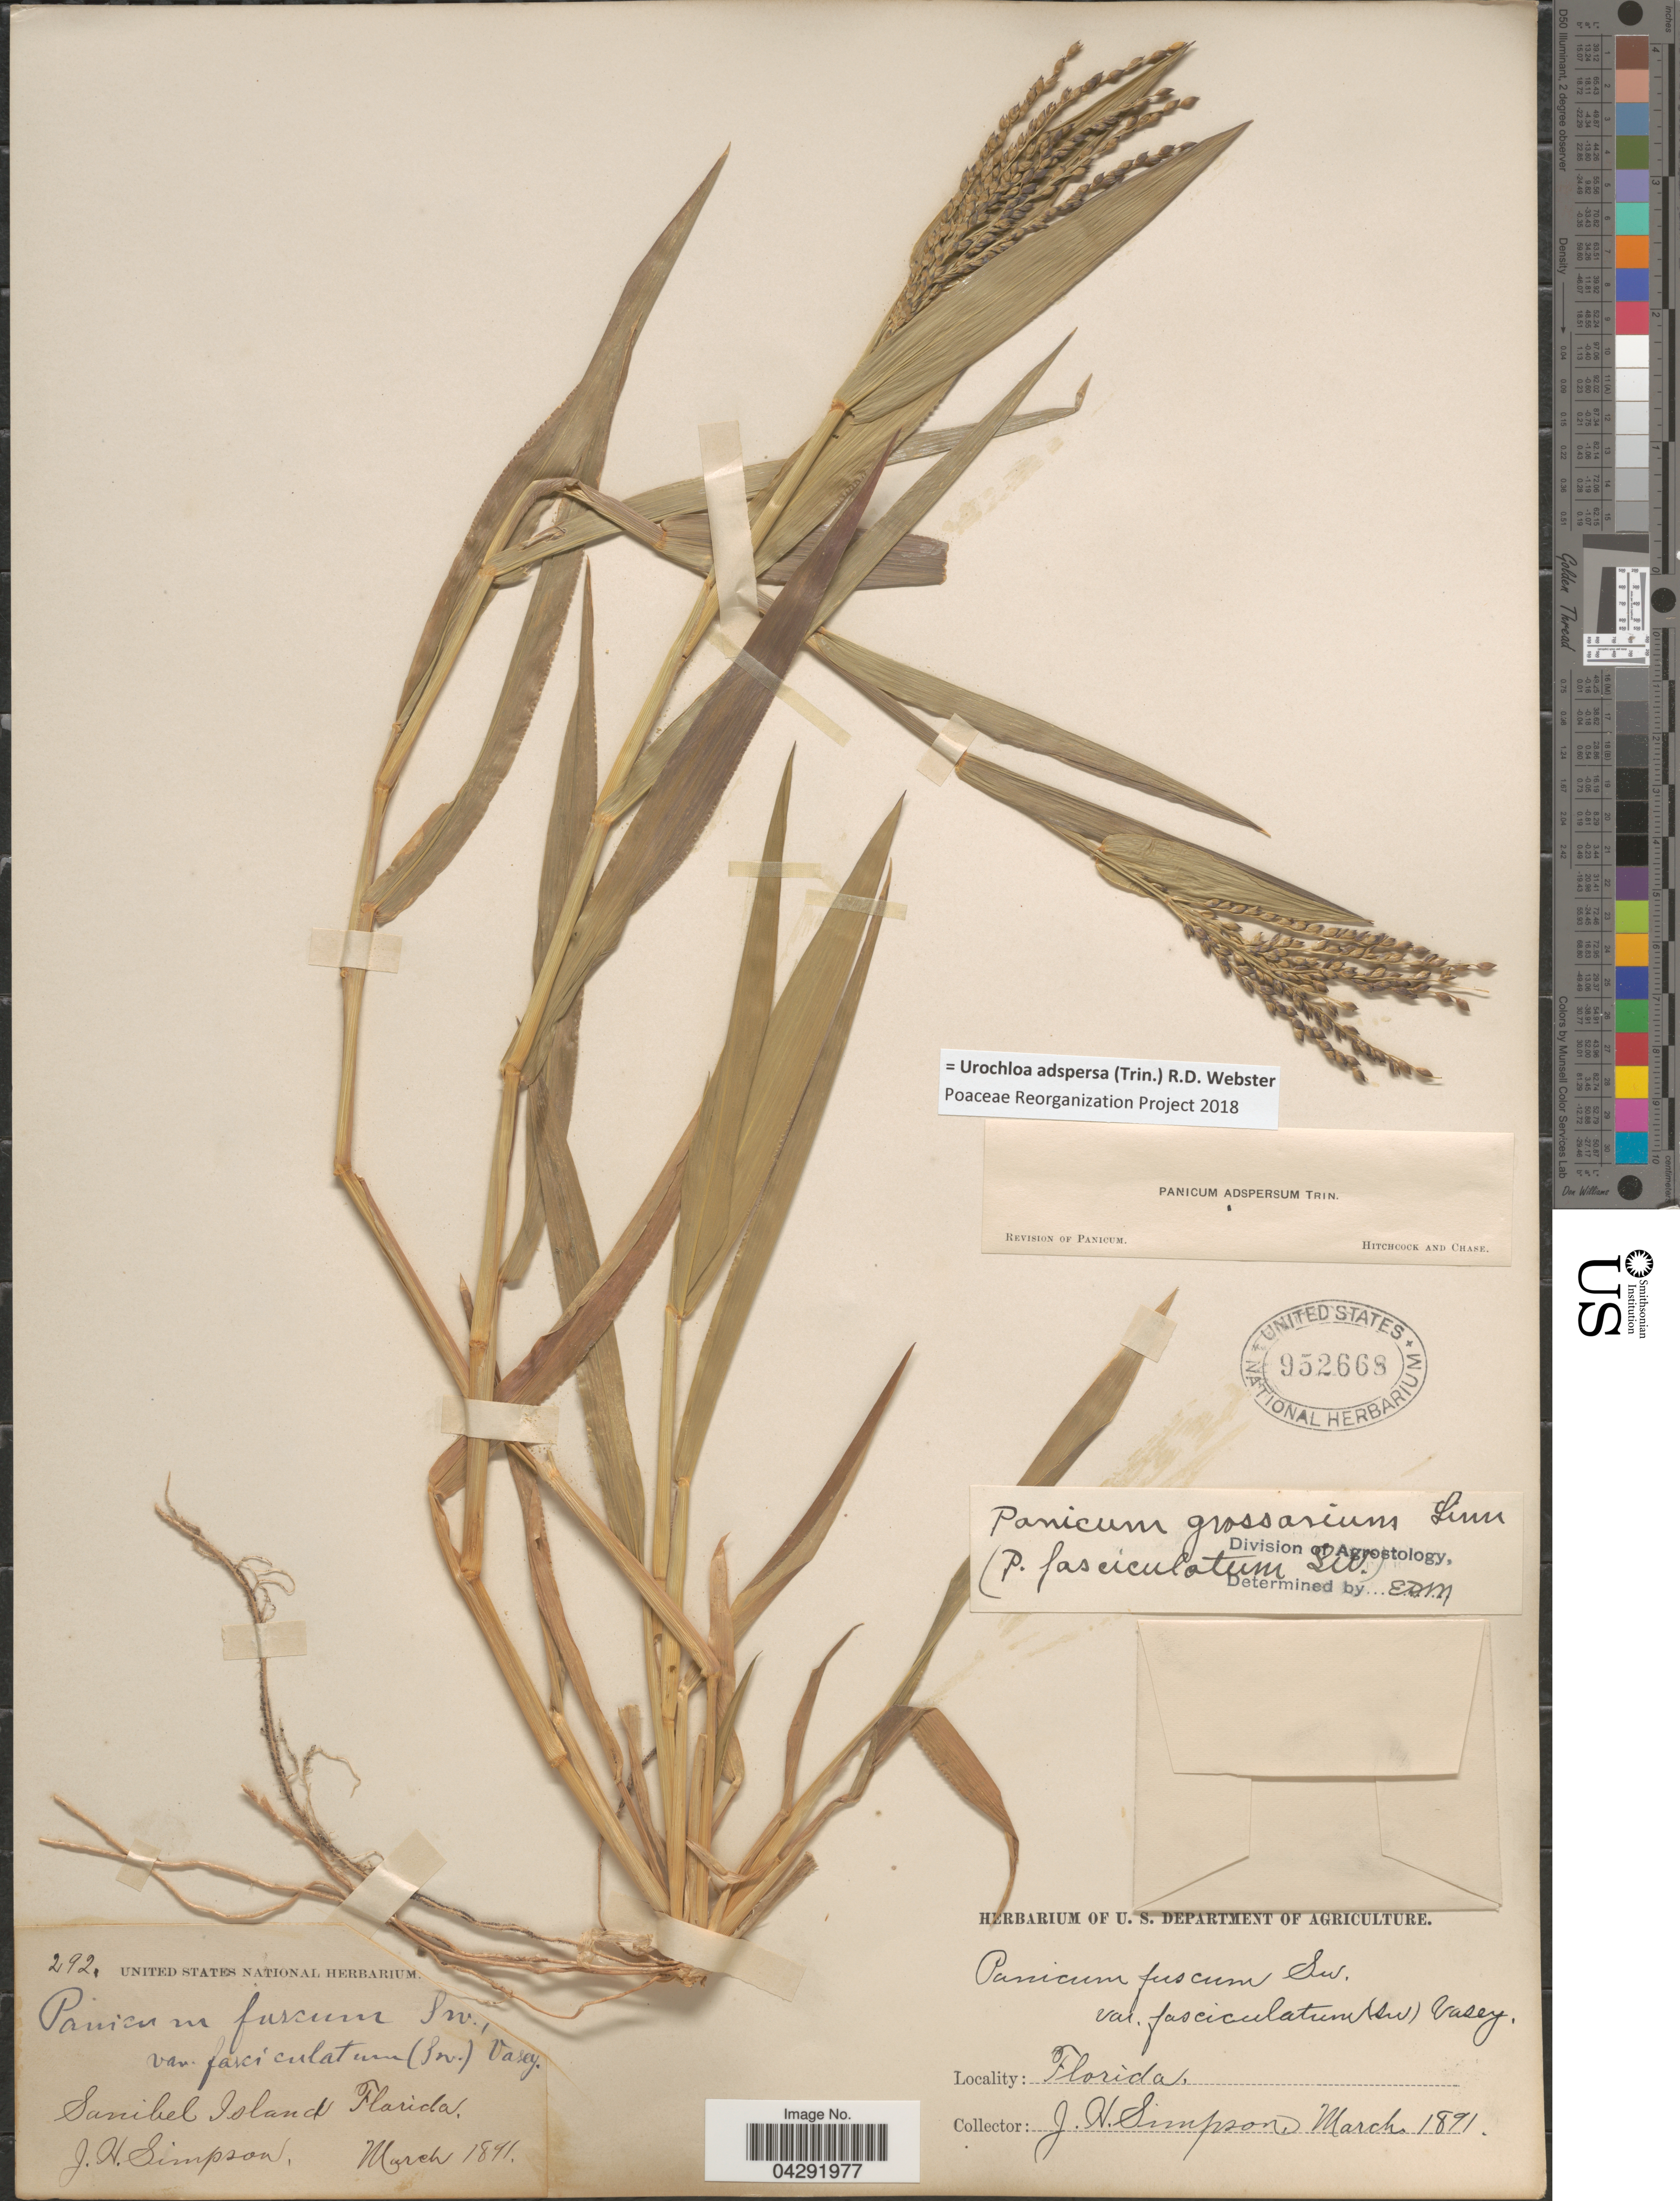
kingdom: Plantae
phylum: Tracheophyta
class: Liliopsida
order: Poales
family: Poaceae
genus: Urochloa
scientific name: Urochloa adspersa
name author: (Trin.) R.D. Webster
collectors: J. H. Simpson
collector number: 292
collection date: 1891-03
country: United States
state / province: Florida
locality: Sanibel Island.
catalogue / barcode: US 952668